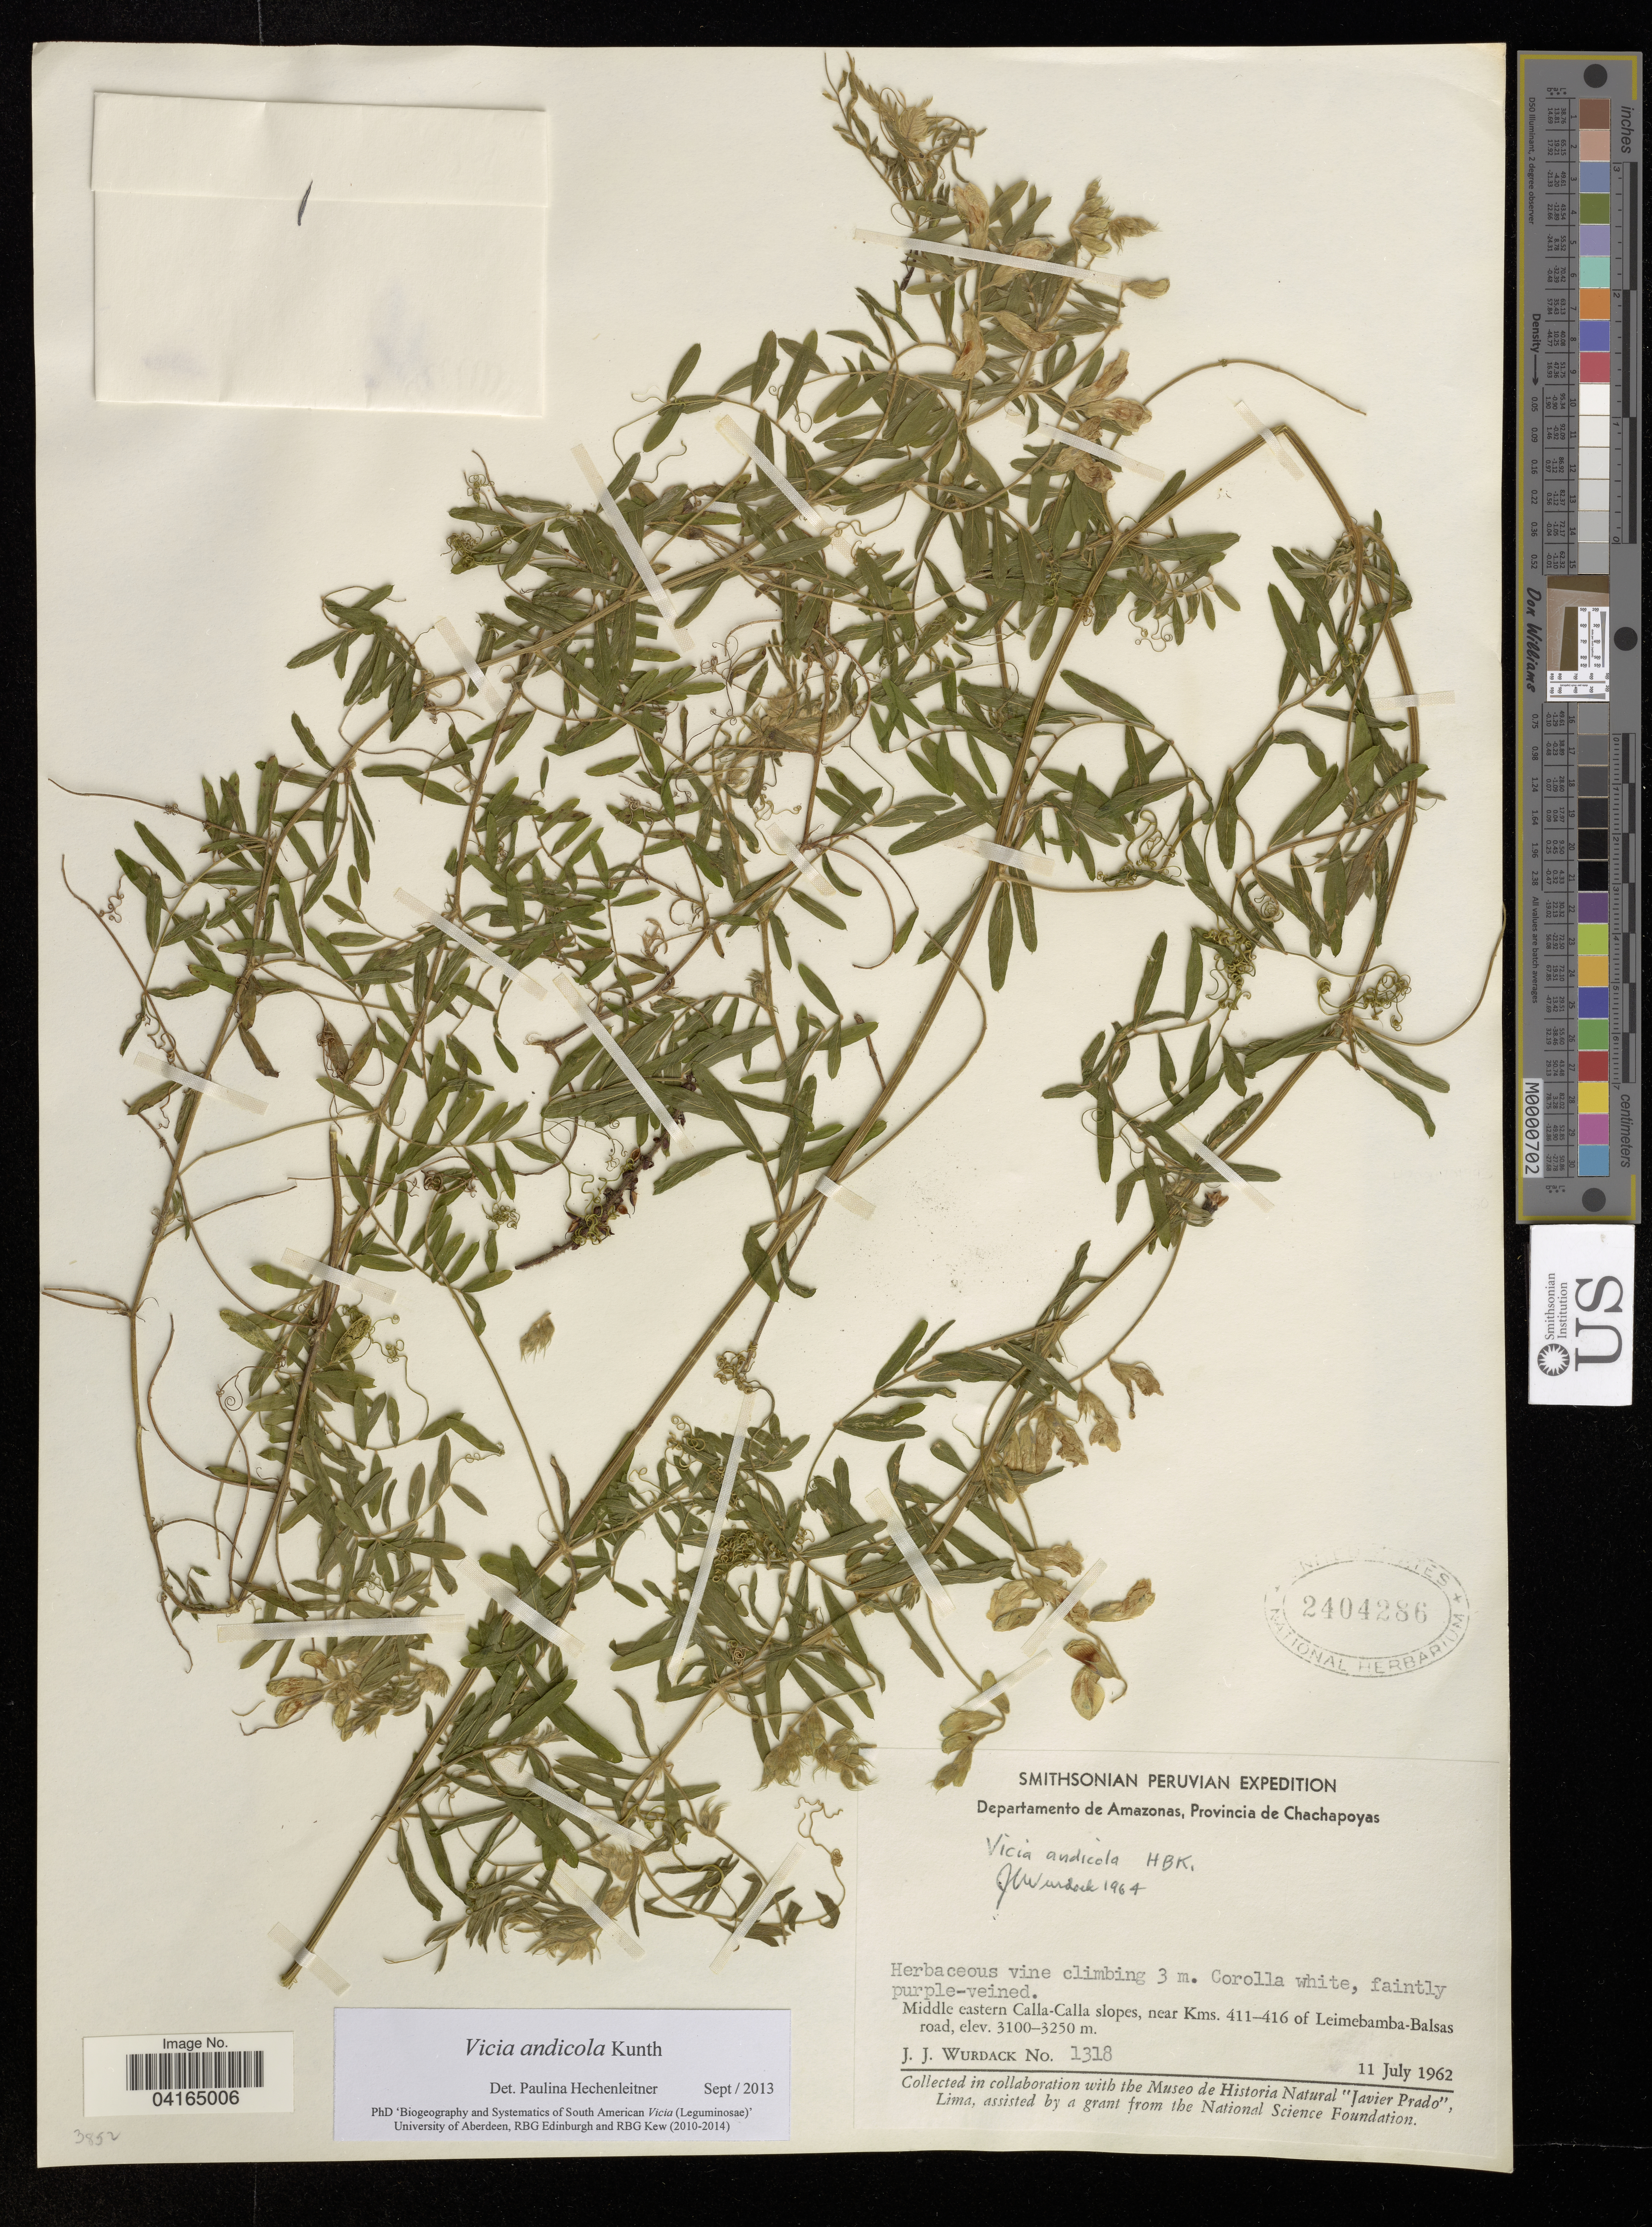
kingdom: Plantae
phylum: Tracheophyta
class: Magnoliopsida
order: Fabales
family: Fabaceae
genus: Vicia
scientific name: Vicia andicola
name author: Kunth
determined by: Hechenleitner, Paulina, RBG Edinburgh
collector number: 1318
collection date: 1962-07-11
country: Peru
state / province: Amazonas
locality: Provincia de Chachapoyas. Middle eastern Calla-Calla slopes, near Kms. 411-416 of Leimebamba-Balsas road.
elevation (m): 3100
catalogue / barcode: US 2404286